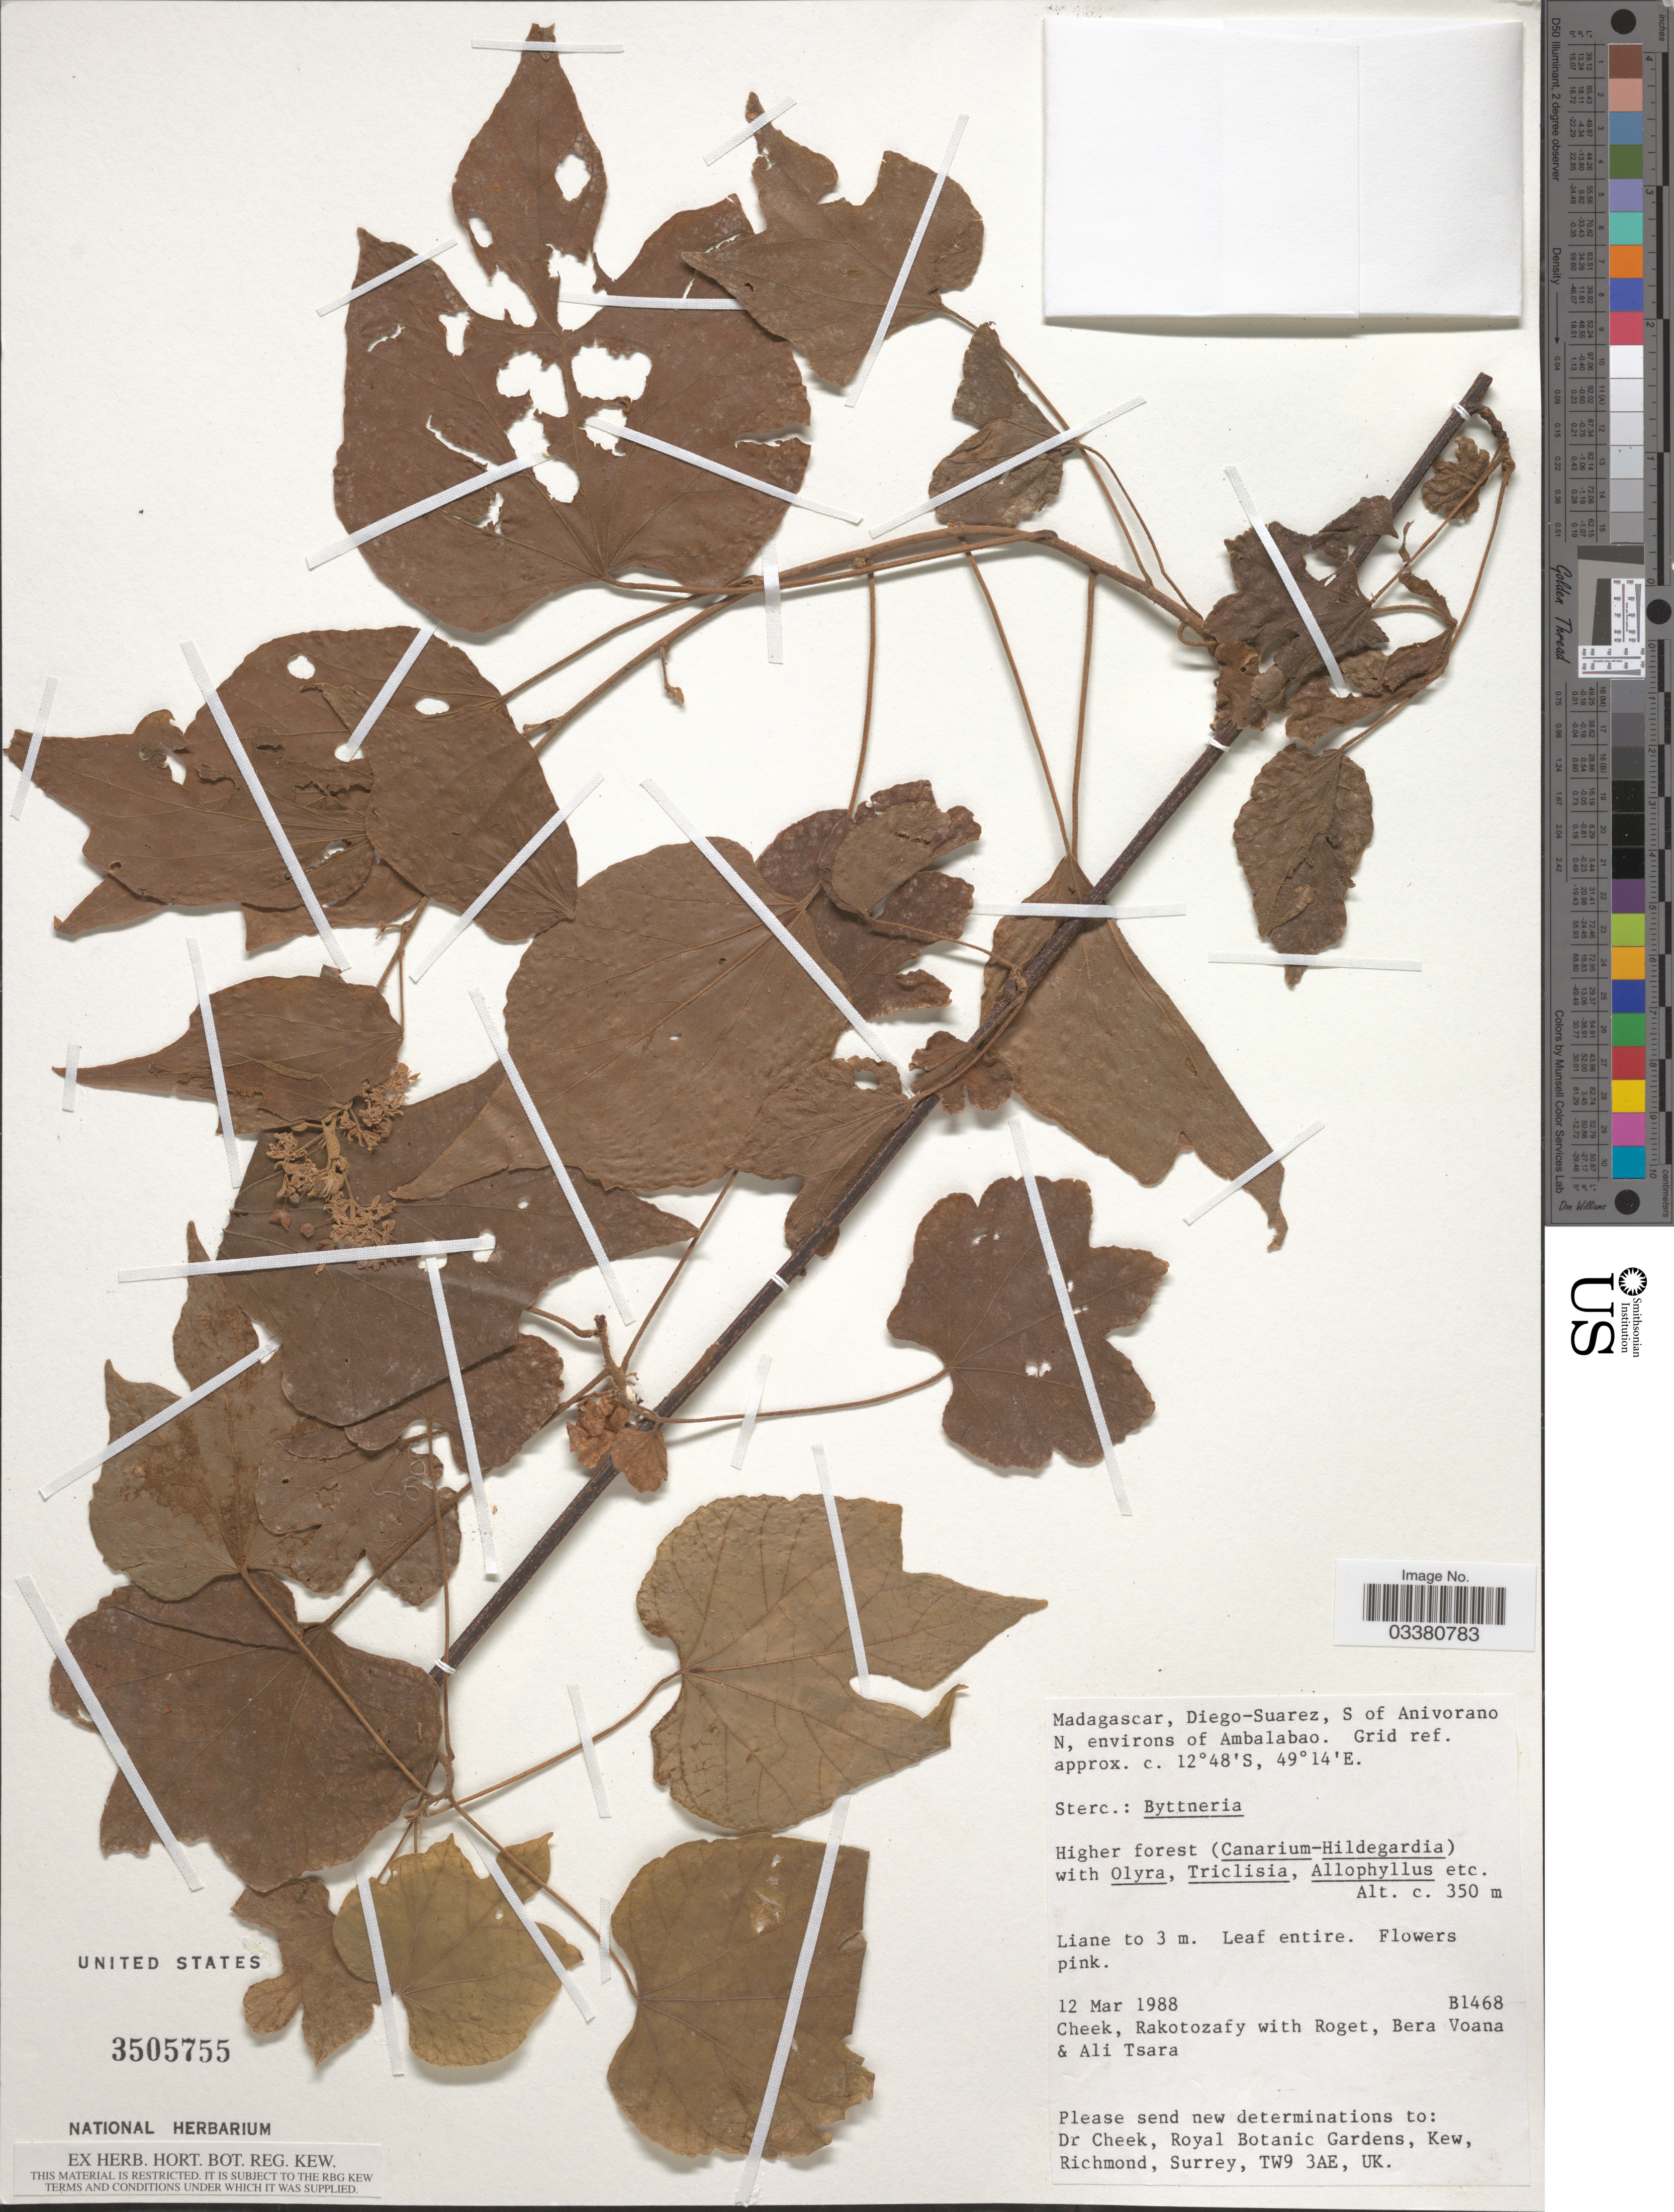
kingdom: Plantae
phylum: Tracheophyta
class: Magnoliopsida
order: Malvales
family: Malvaceae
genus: Byttneria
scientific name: Byttneria sp.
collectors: -. Cheek, Rakotozafy, -. Roget, -. Bera Voana & -. Ali Tsara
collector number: B1468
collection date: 1988-03-12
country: Madagascar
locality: Diego-Suarez, S of Anivorano N, environs of Ambalabao.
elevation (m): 350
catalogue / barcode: US 3505755